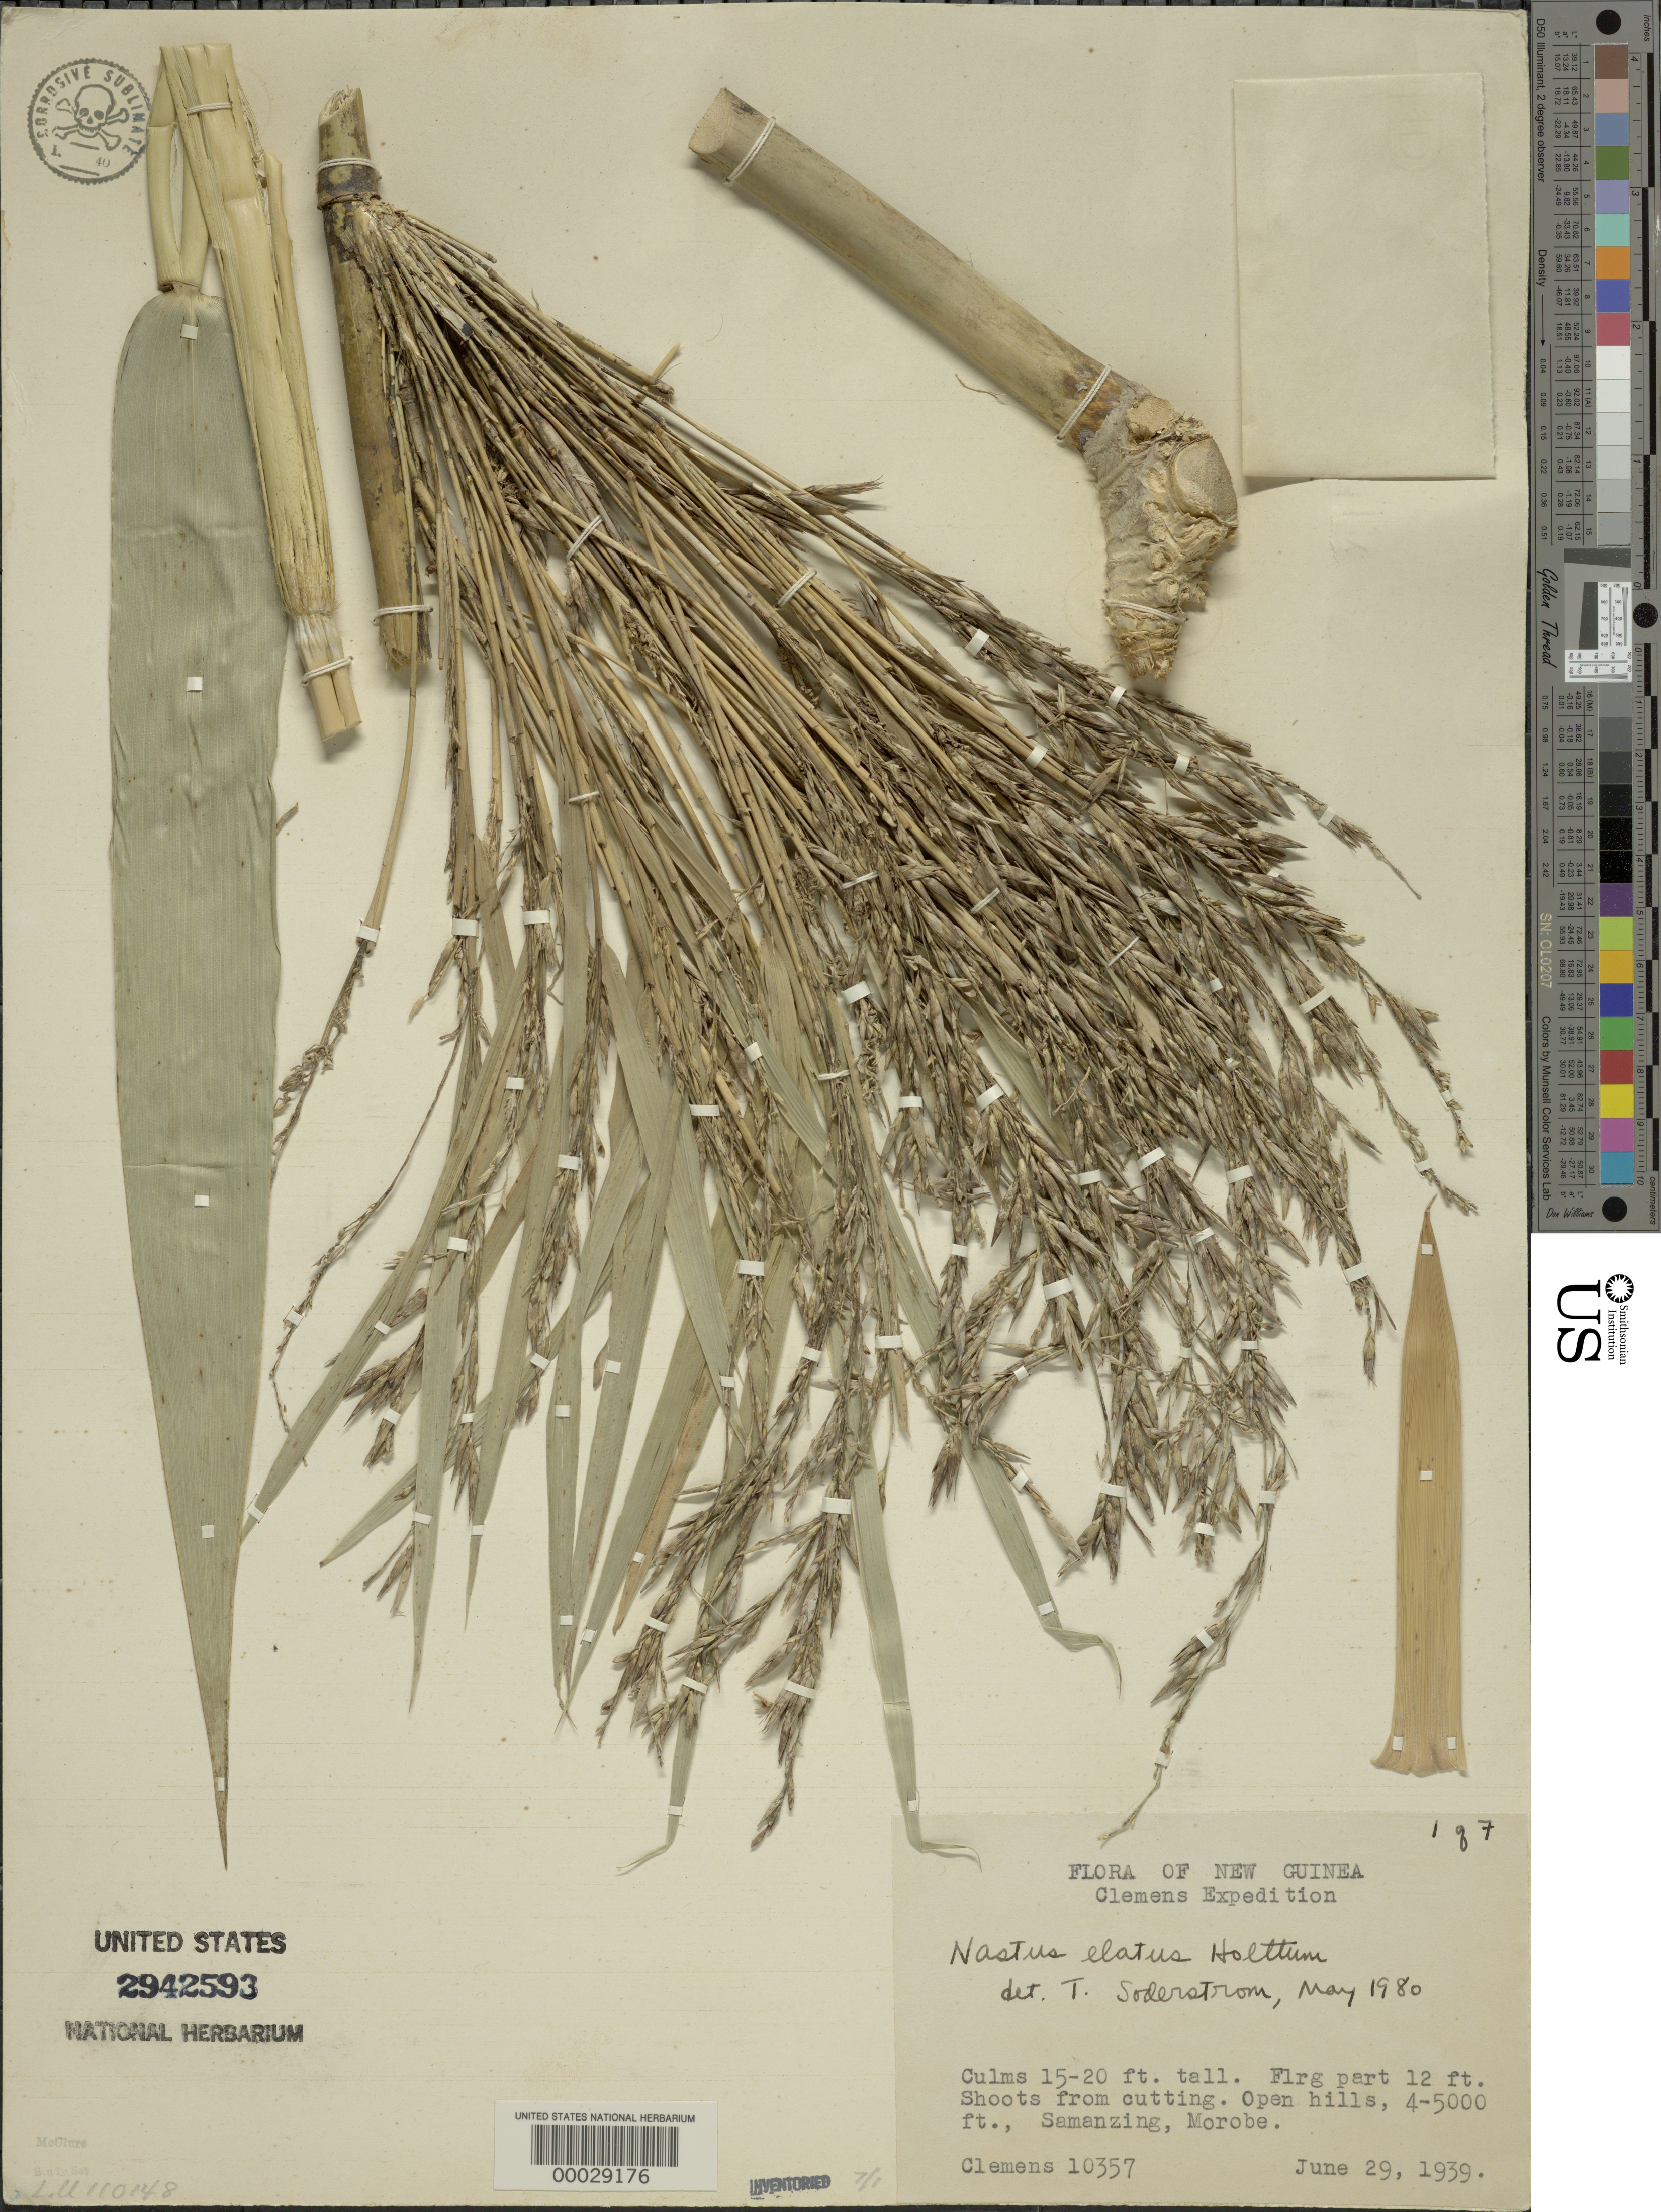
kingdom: Plantae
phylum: Tracheophyta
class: Liliopsida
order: Poales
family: Poaceae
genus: Nastus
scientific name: Nastus elatus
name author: Holttum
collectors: -. Clemens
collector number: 10357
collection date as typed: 29 Jun 1939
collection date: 1939-06-29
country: Papua New Guinea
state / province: Morobe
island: New Guinea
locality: Samanzing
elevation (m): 1220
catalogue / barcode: US 2942593